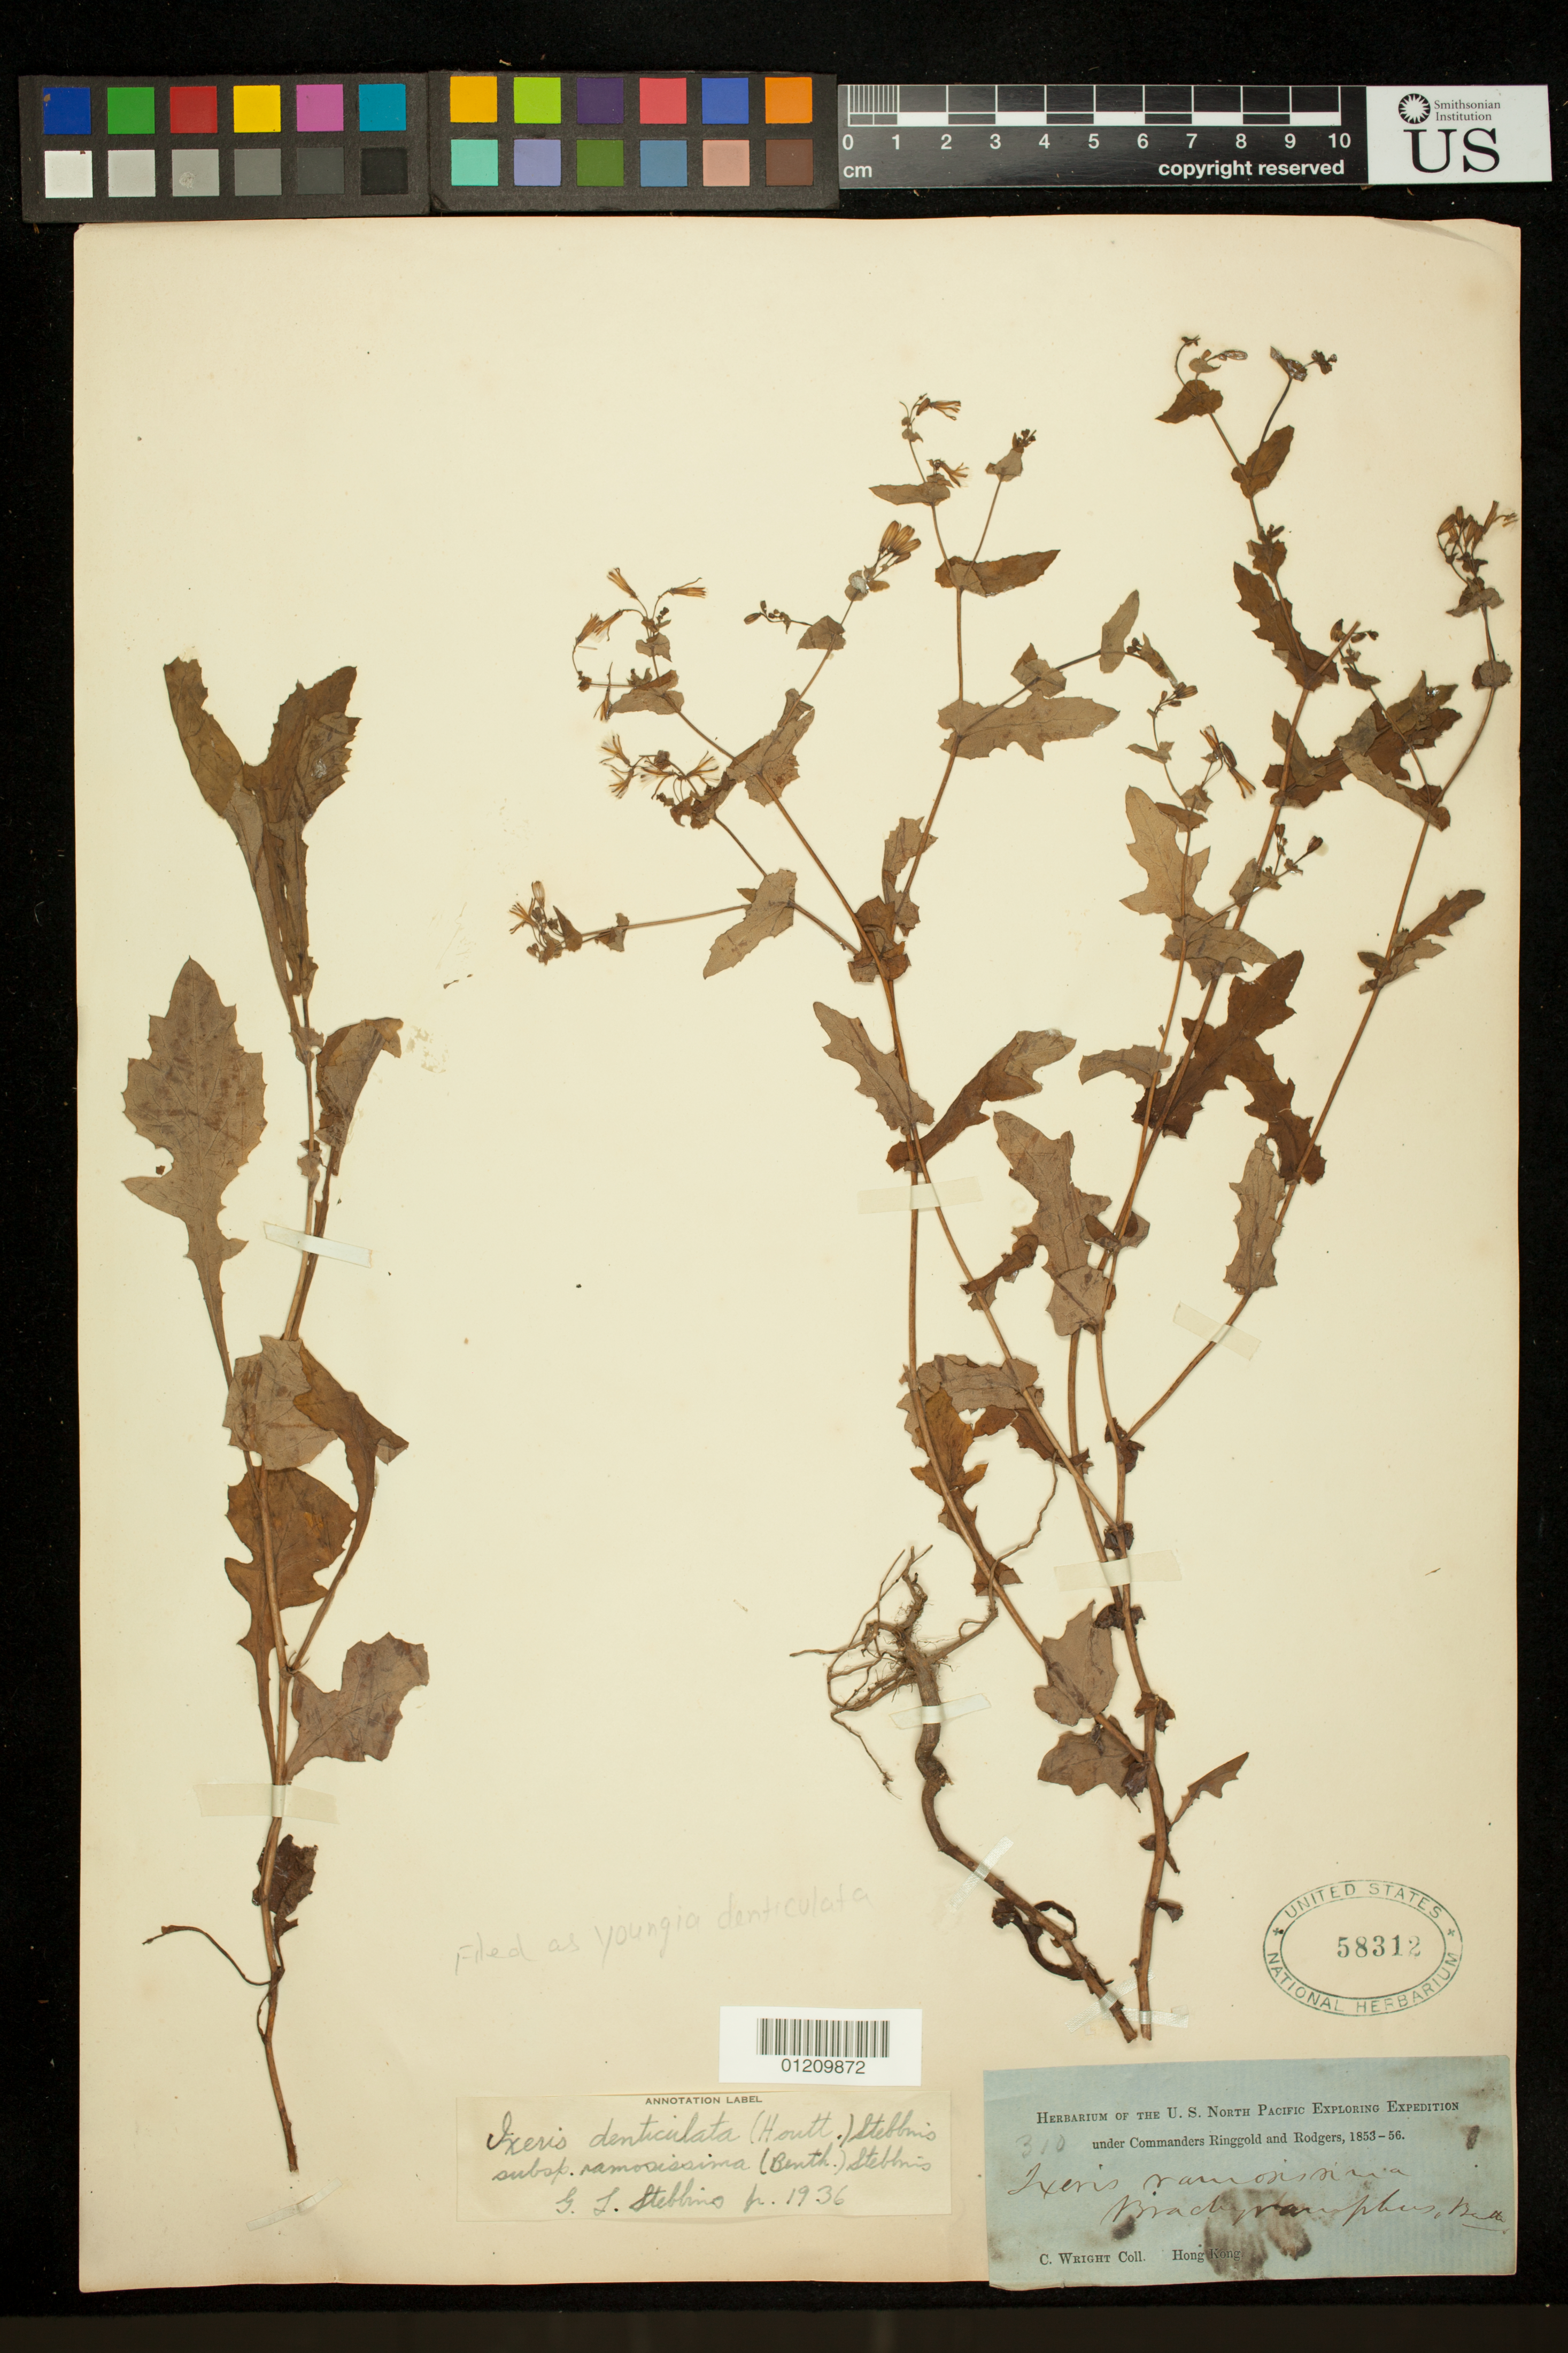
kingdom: Plantae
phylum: Tracheophyta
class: Magnoliopsida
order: Asterales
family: Asteraceae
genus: Crepidiastrum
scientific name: Crepidiastrum denticulatum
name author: (Houtt.) Pak & Kawano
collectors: C. Wright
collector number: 310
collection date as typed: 1853 to -- -- 1856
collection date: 1853/1856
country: China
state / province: Hong Kong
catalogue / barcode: US 58312